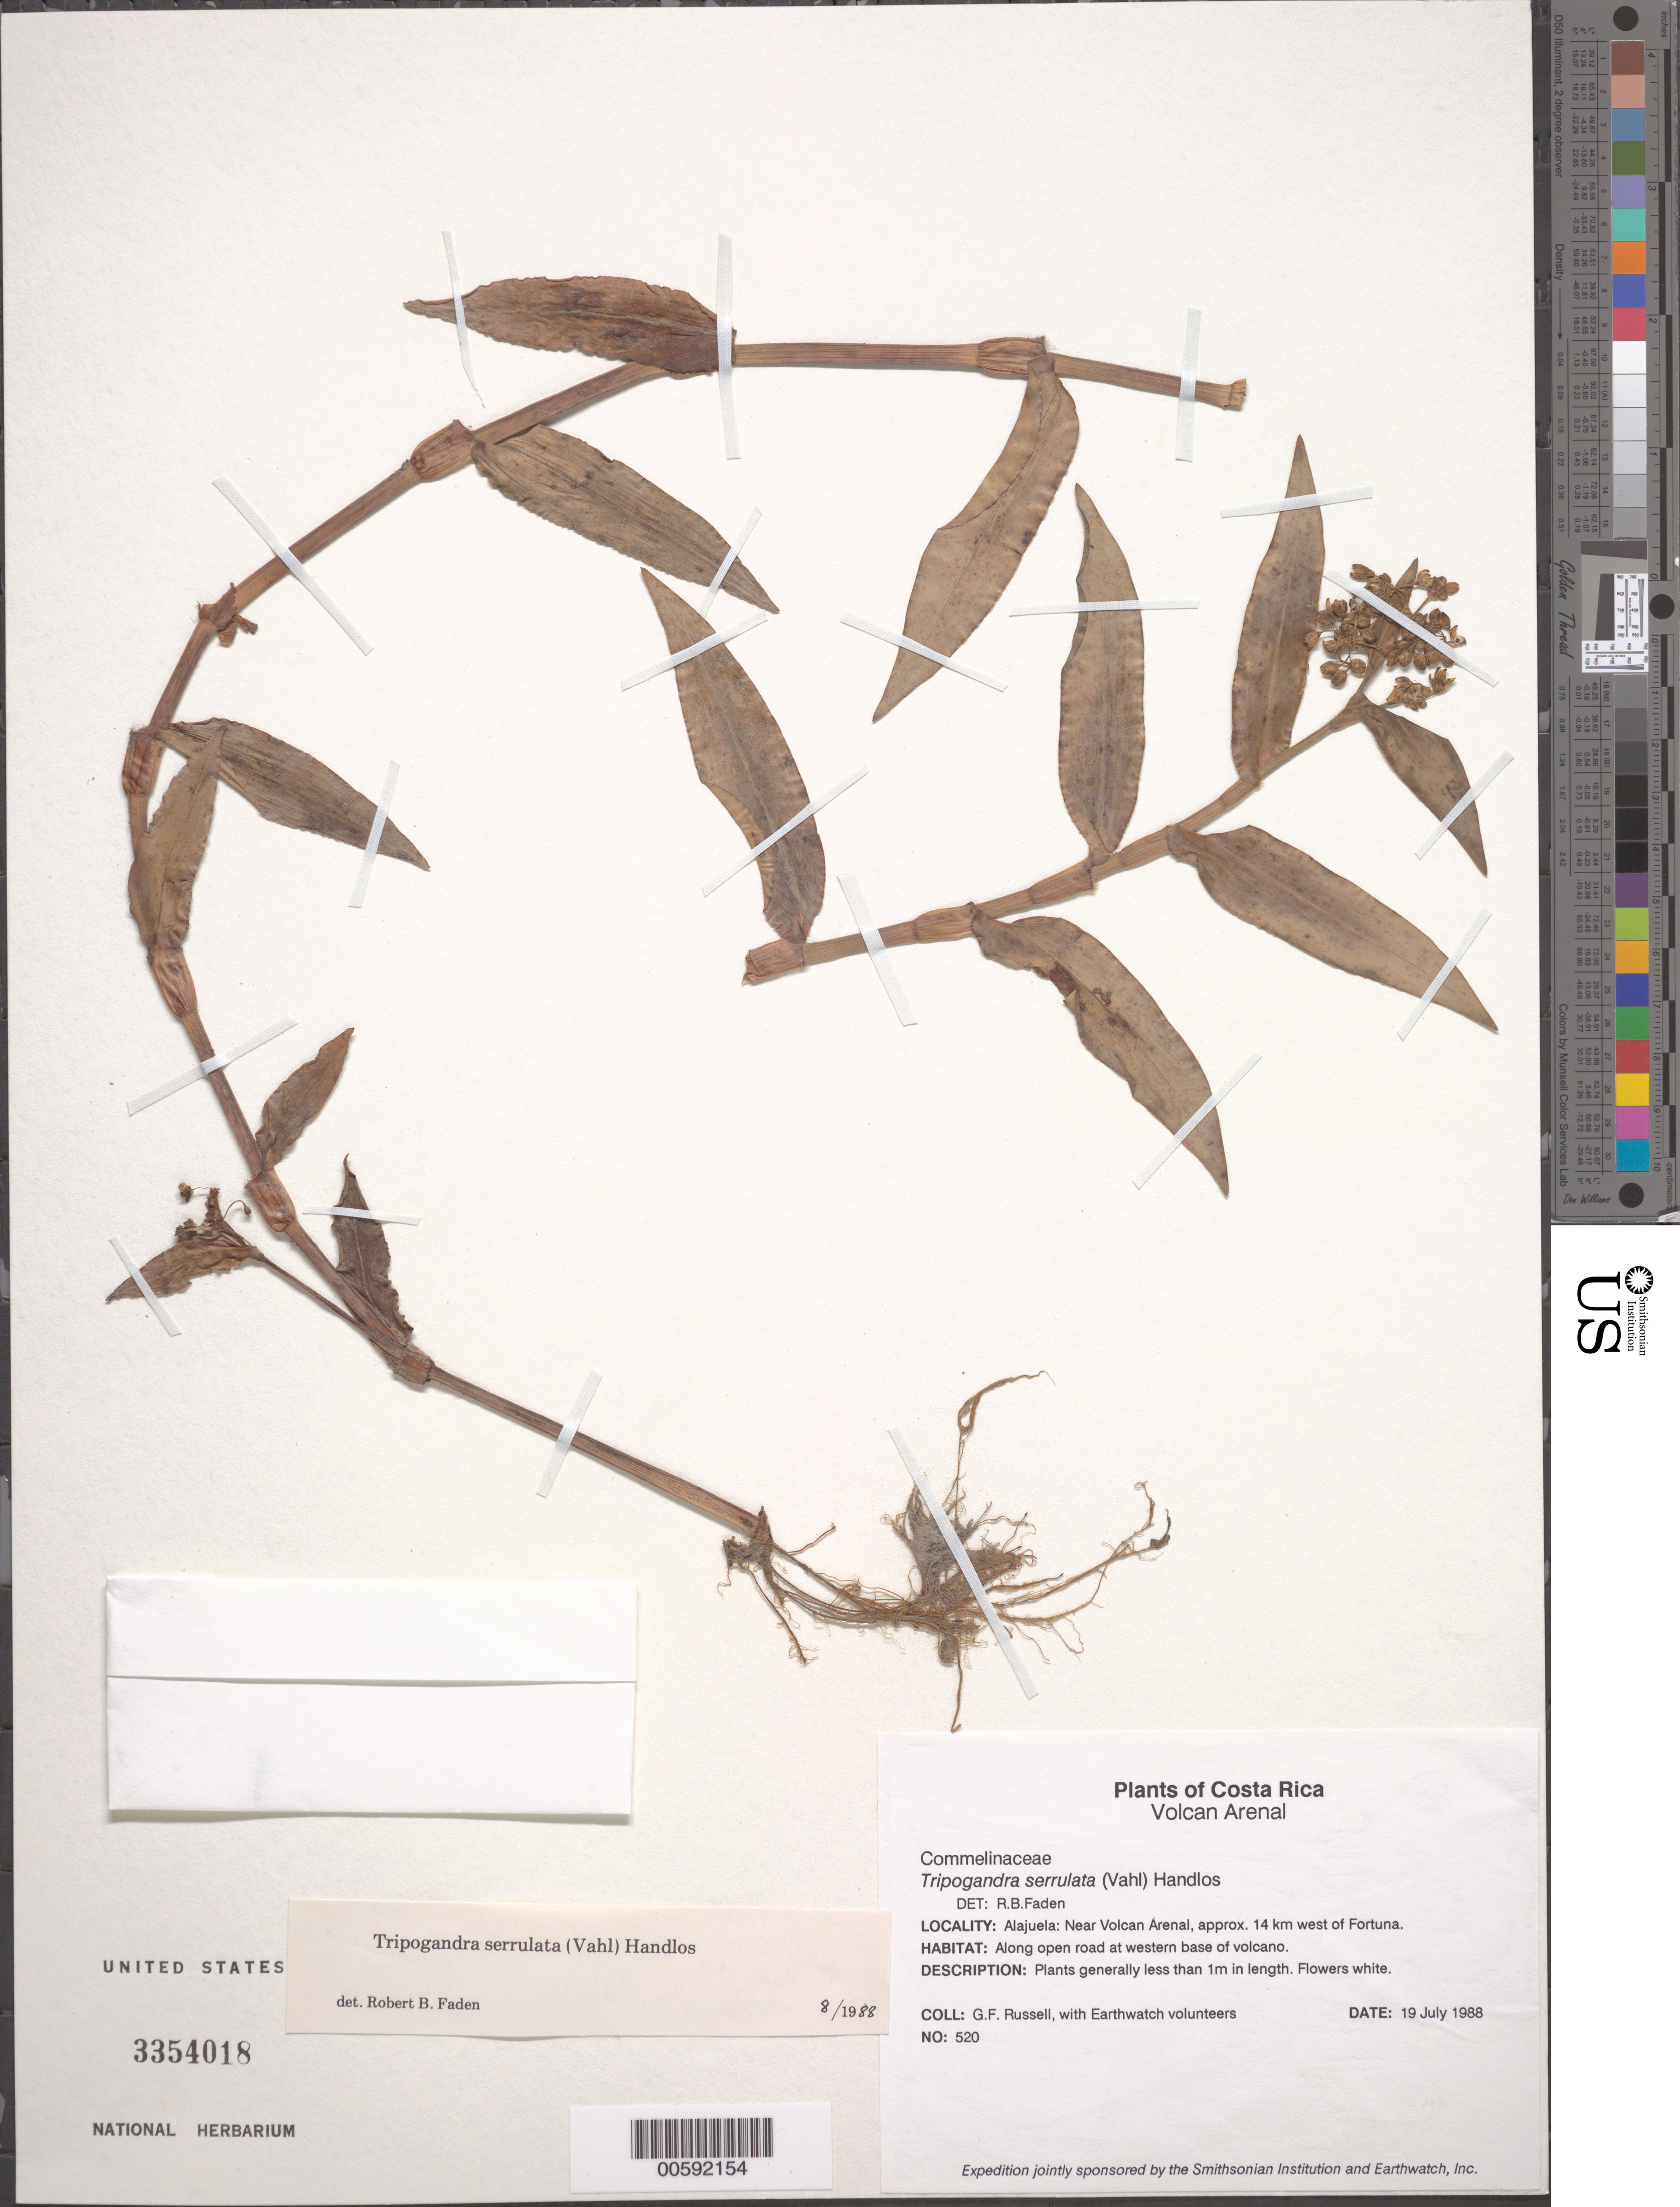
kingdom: Plantae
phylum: Tracheophyta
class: Liliopsida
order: Commelinales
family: Commelinaceae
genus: Tripogandra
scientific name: Tripogandra serrulata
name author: (Vahl) Handlos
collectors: G. Russell & Earthwatch Volunteers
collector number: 520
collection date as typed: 19 Jul 1988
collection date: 1988-07-19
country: Costa Rica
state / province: Alajuela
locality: Arenal Volcano, W of Fortuna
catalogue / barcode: US 3354018